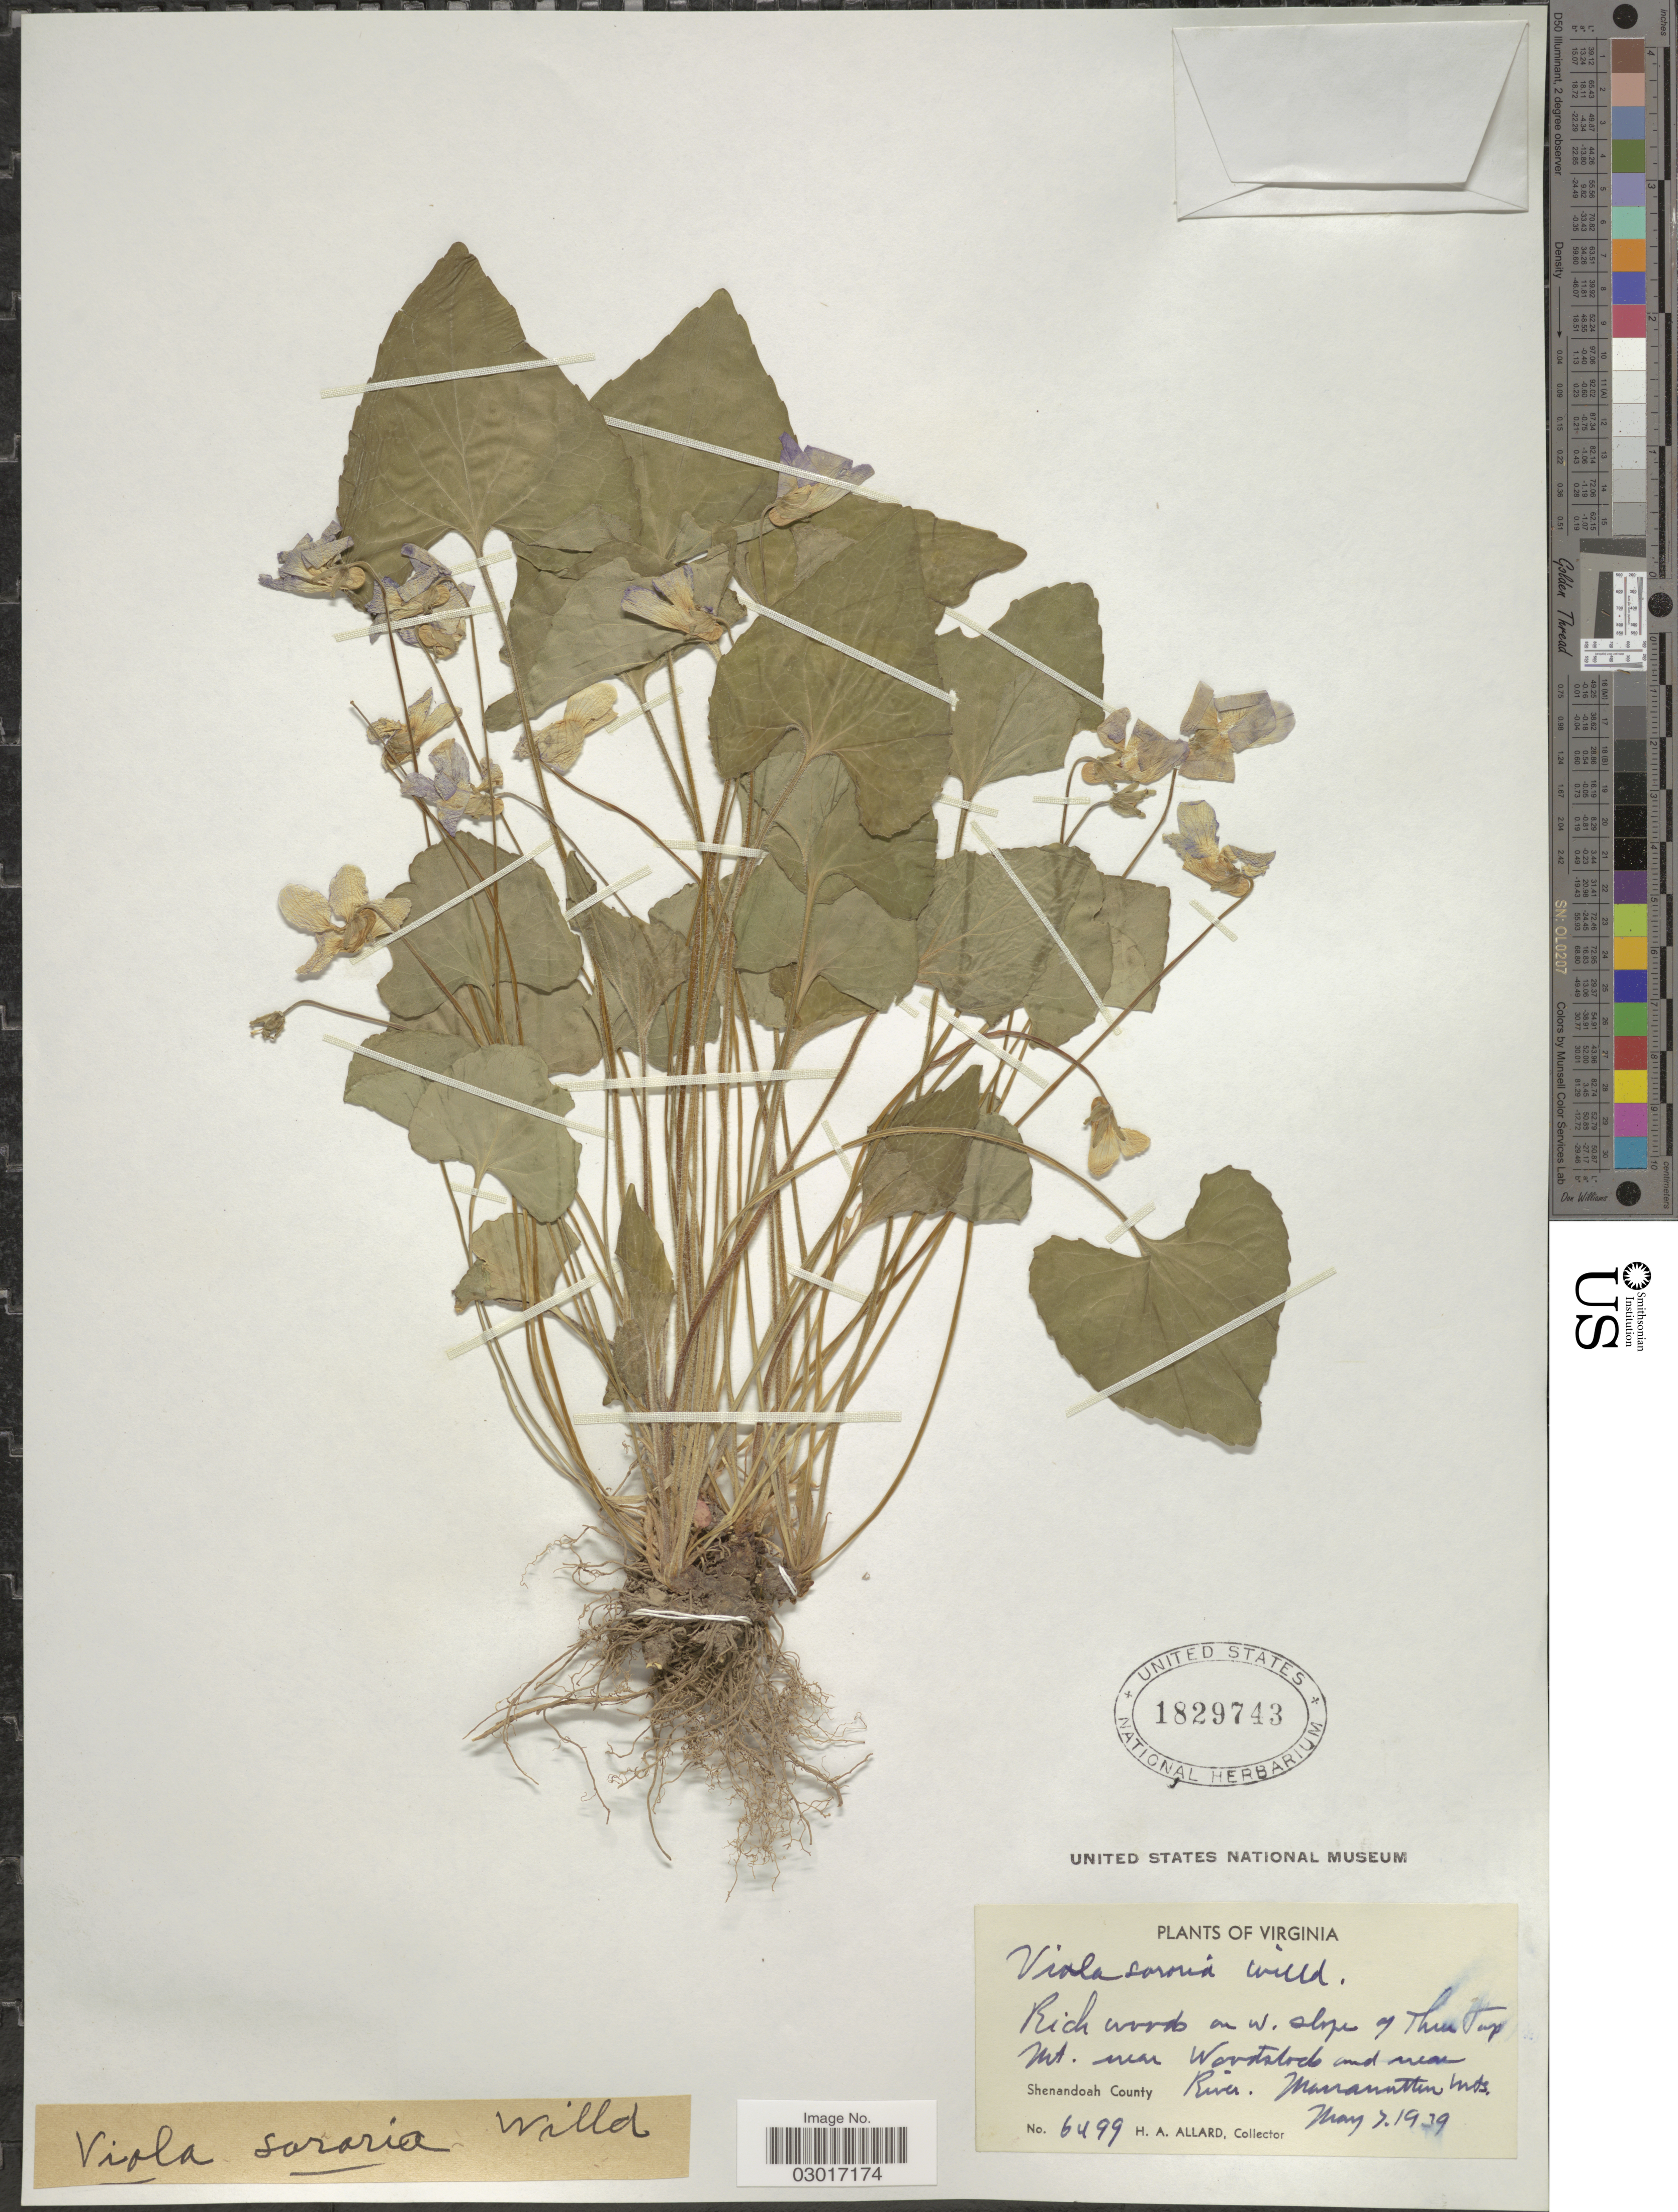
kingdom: Plantae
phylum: Tracheophyta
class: Magnoliopsida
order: Malpighiales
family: Violaceae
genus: Viola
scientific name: Viola sororia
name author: Willd.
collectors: H. A. Allard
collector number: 6499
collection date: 1939-05-07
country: United States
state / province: Virginia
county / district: Shenandoah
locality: Rich woods on W. slope of Three Twp Mt. near Woodstock and near River. Massanutten Mts. Shenandoah County.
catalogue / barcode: US 1829743